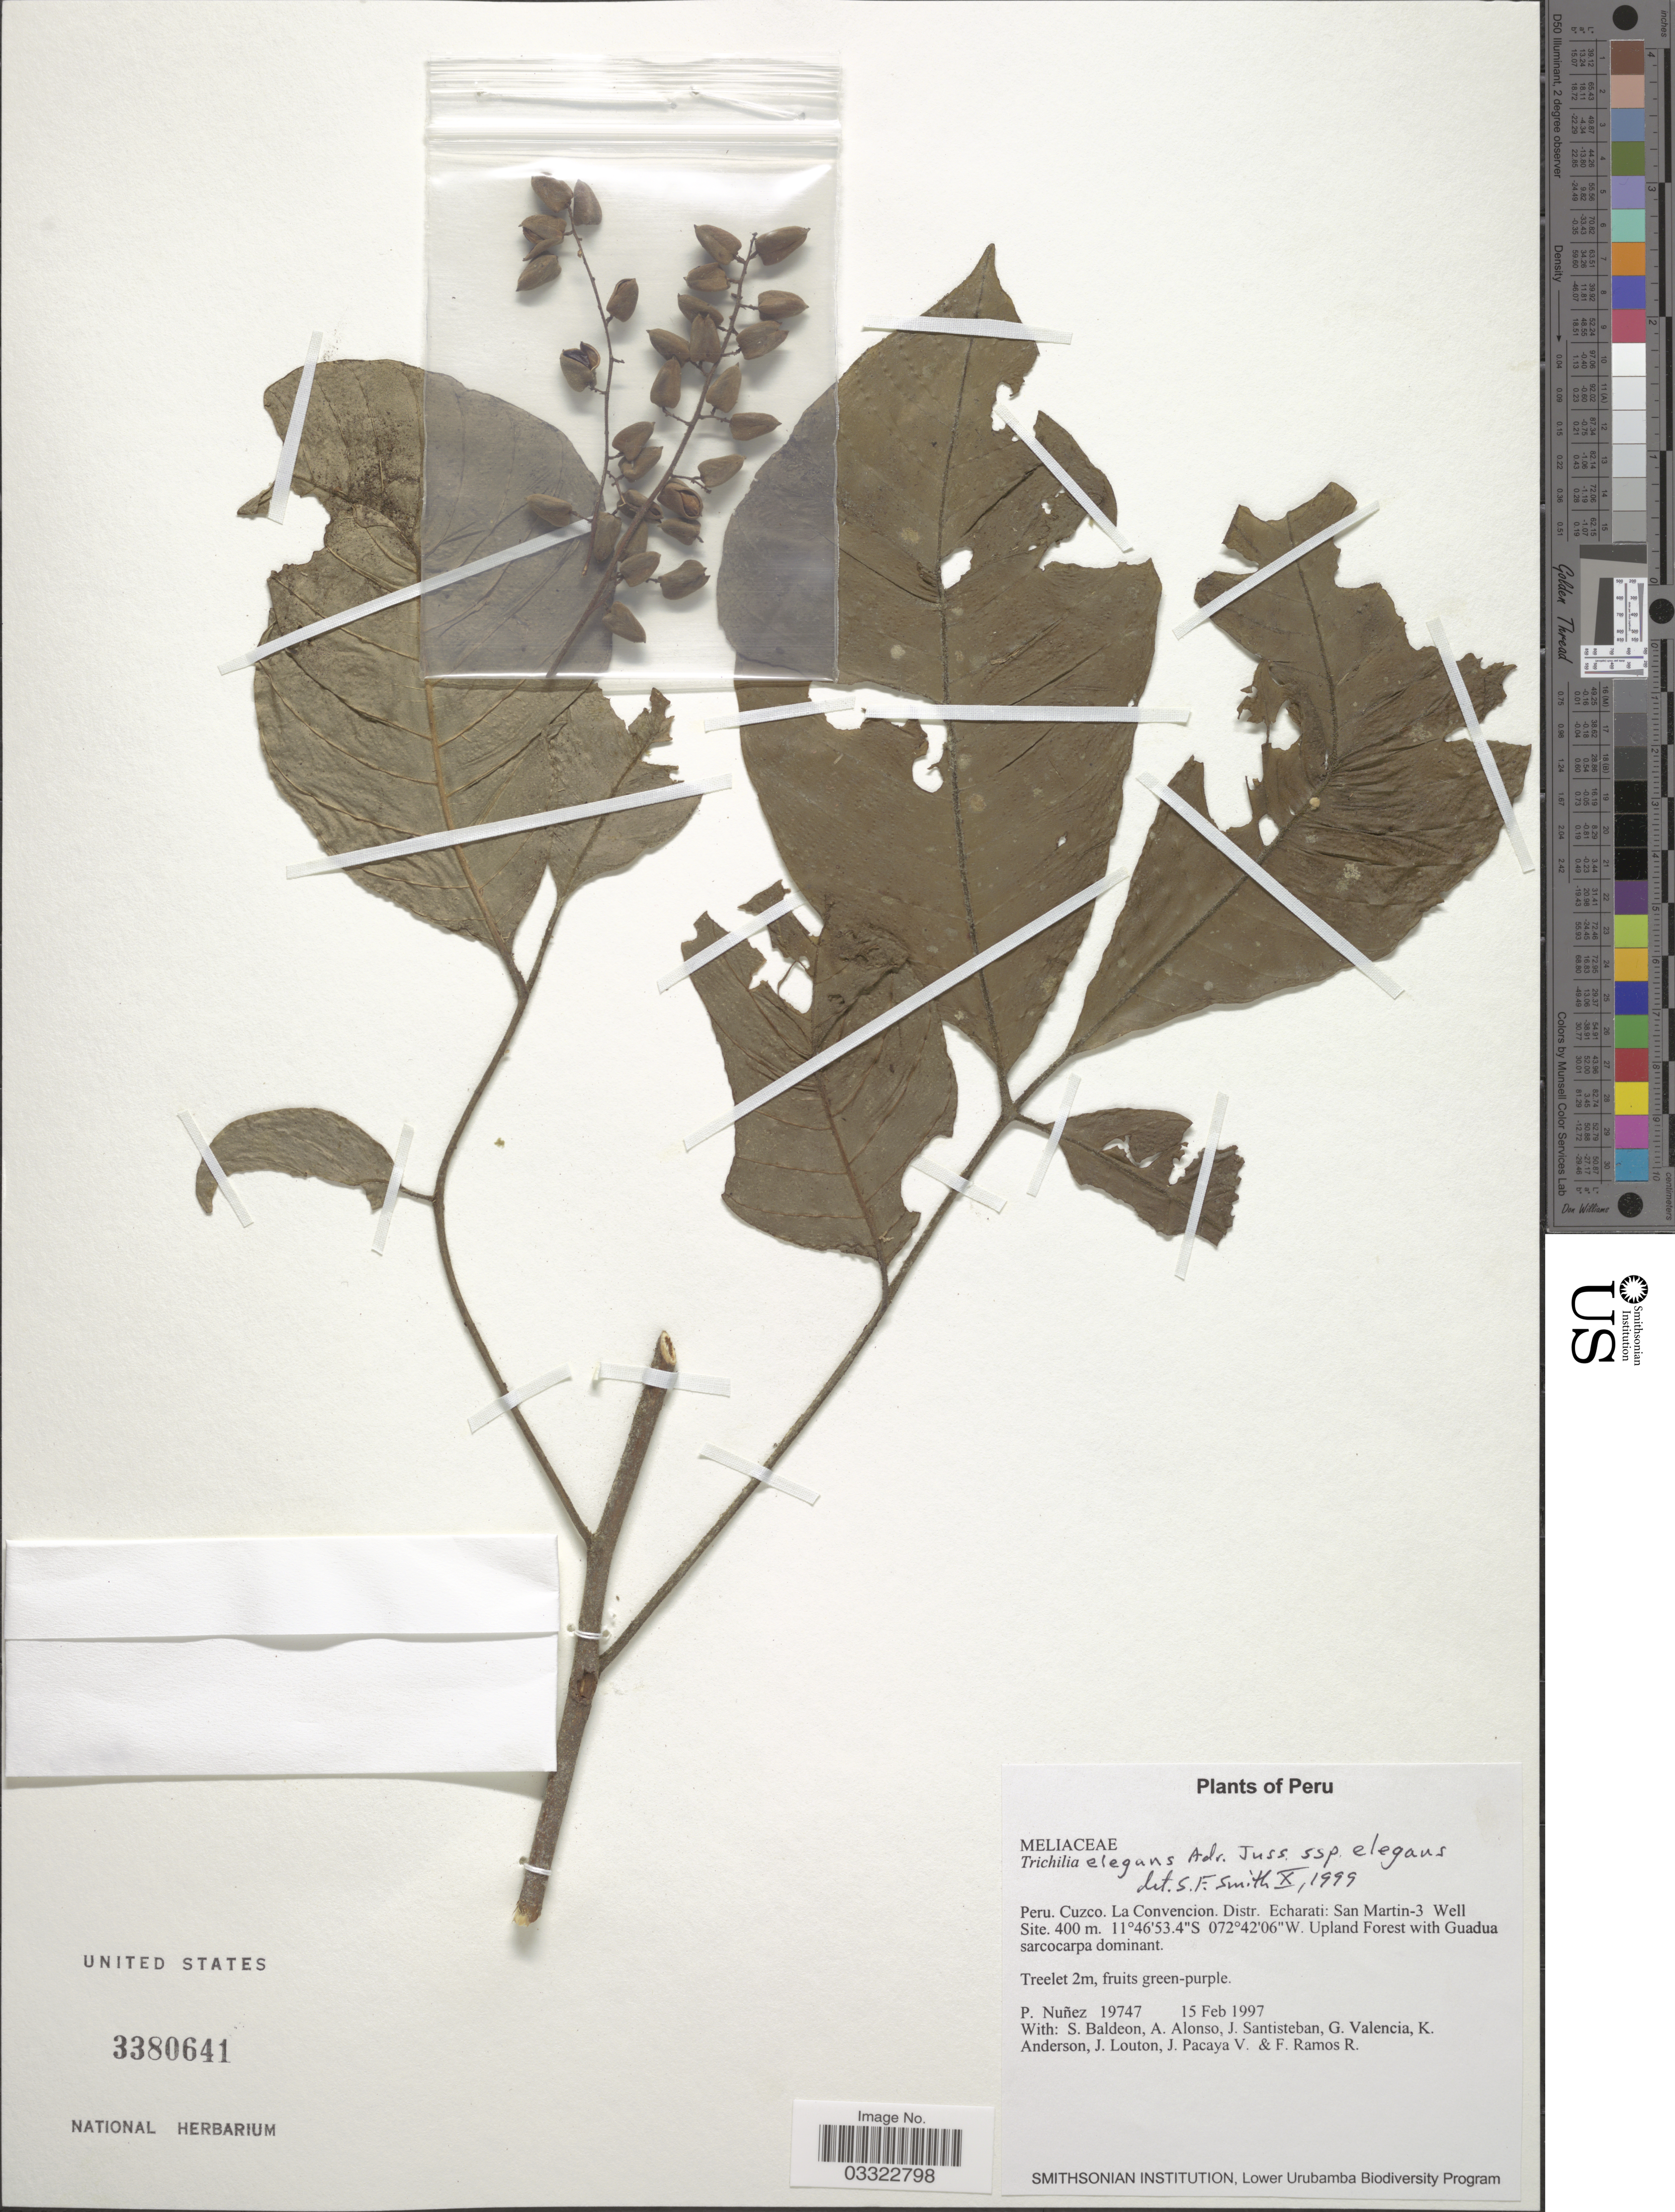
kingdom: Plantae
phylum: Tracheophyta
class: Magnoliopsida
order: Sapindales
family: Meliaceae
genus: Trichilia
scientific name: Trichilia elegans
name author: A. Juss.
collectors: P. Nuñez V., S. Baldeon, A. Alonso, J. Santisteban & et al.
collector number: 19747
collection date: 1997-02-15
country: Peru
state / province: Cusco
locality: Cuzco. Distr. Echarti: San Martin-3 Well Site.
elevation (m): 400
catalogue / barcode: US 3380641